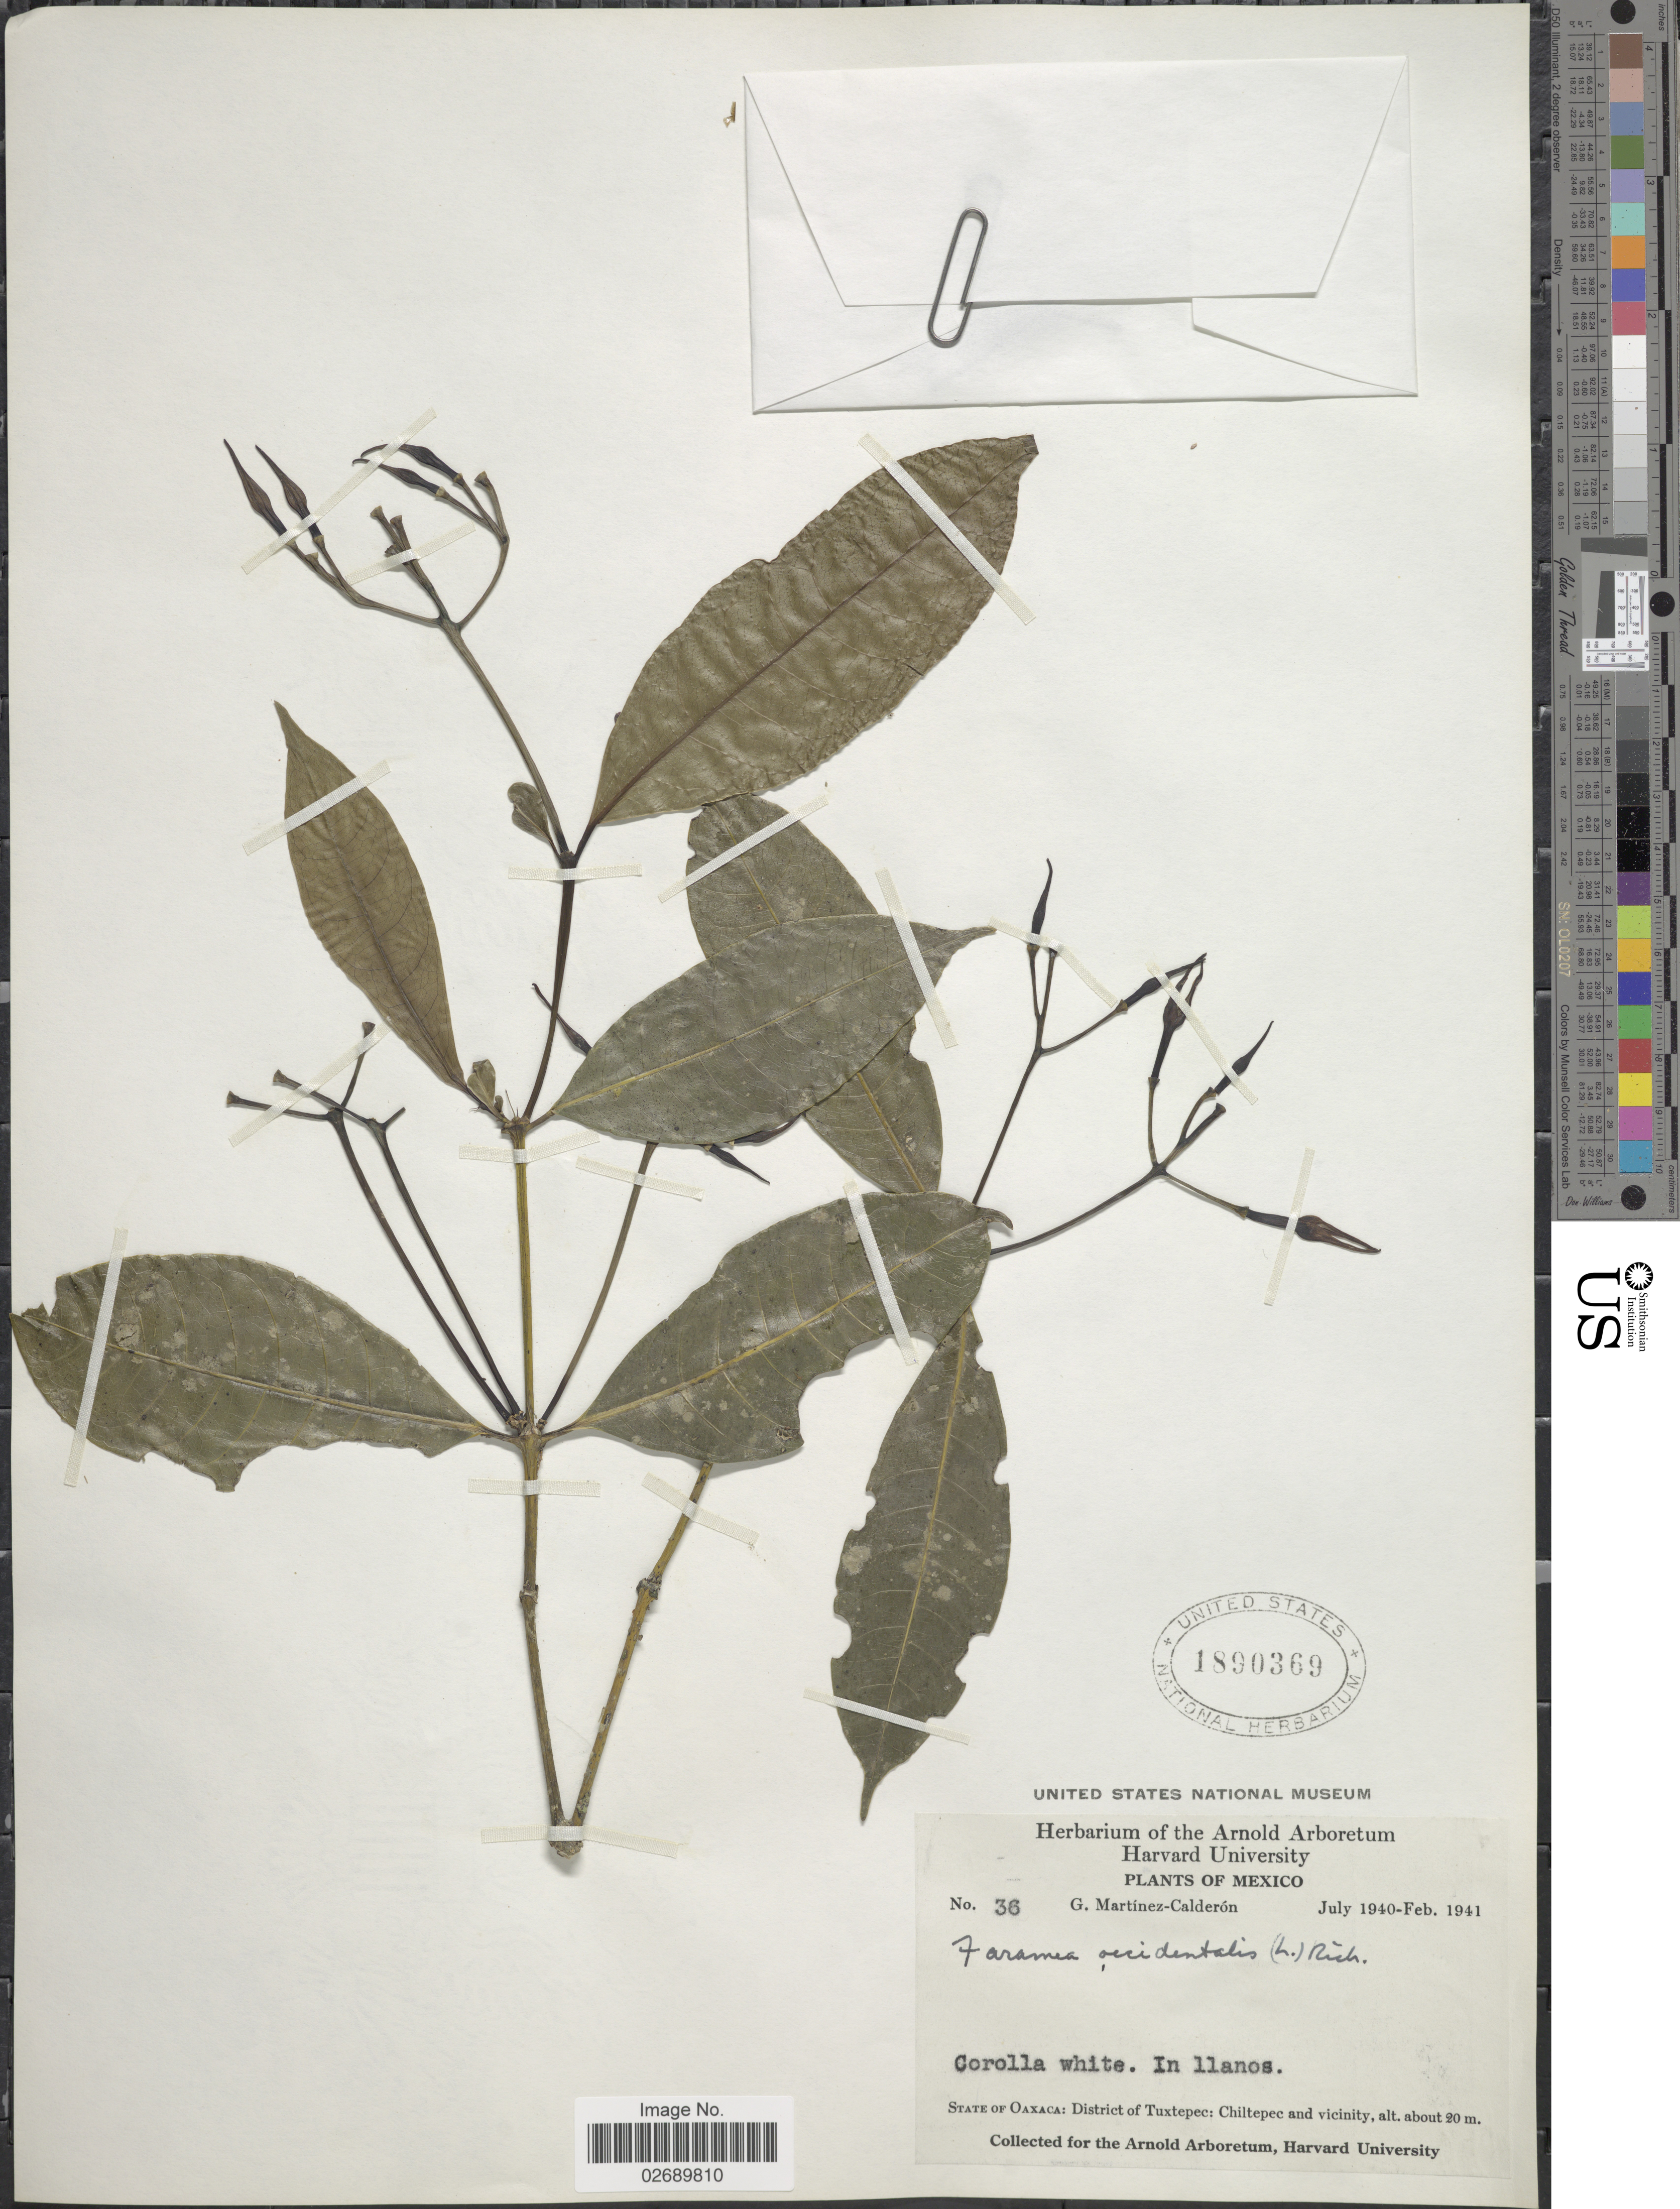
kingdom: Plantae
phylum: Tracheophyta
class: Magnoliopsida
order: Gentianales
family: Rubiaceae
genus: Faramea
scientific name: Faramea occidentalis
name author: (L.) A. Rich.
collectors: G. Martinez-C.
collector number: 36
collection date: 1940-07/1941-02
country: Mexico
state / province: Oaxaca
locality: District of Tuxtepec: Chiltepec and vicinity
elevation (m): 20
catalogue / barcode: US 1890369